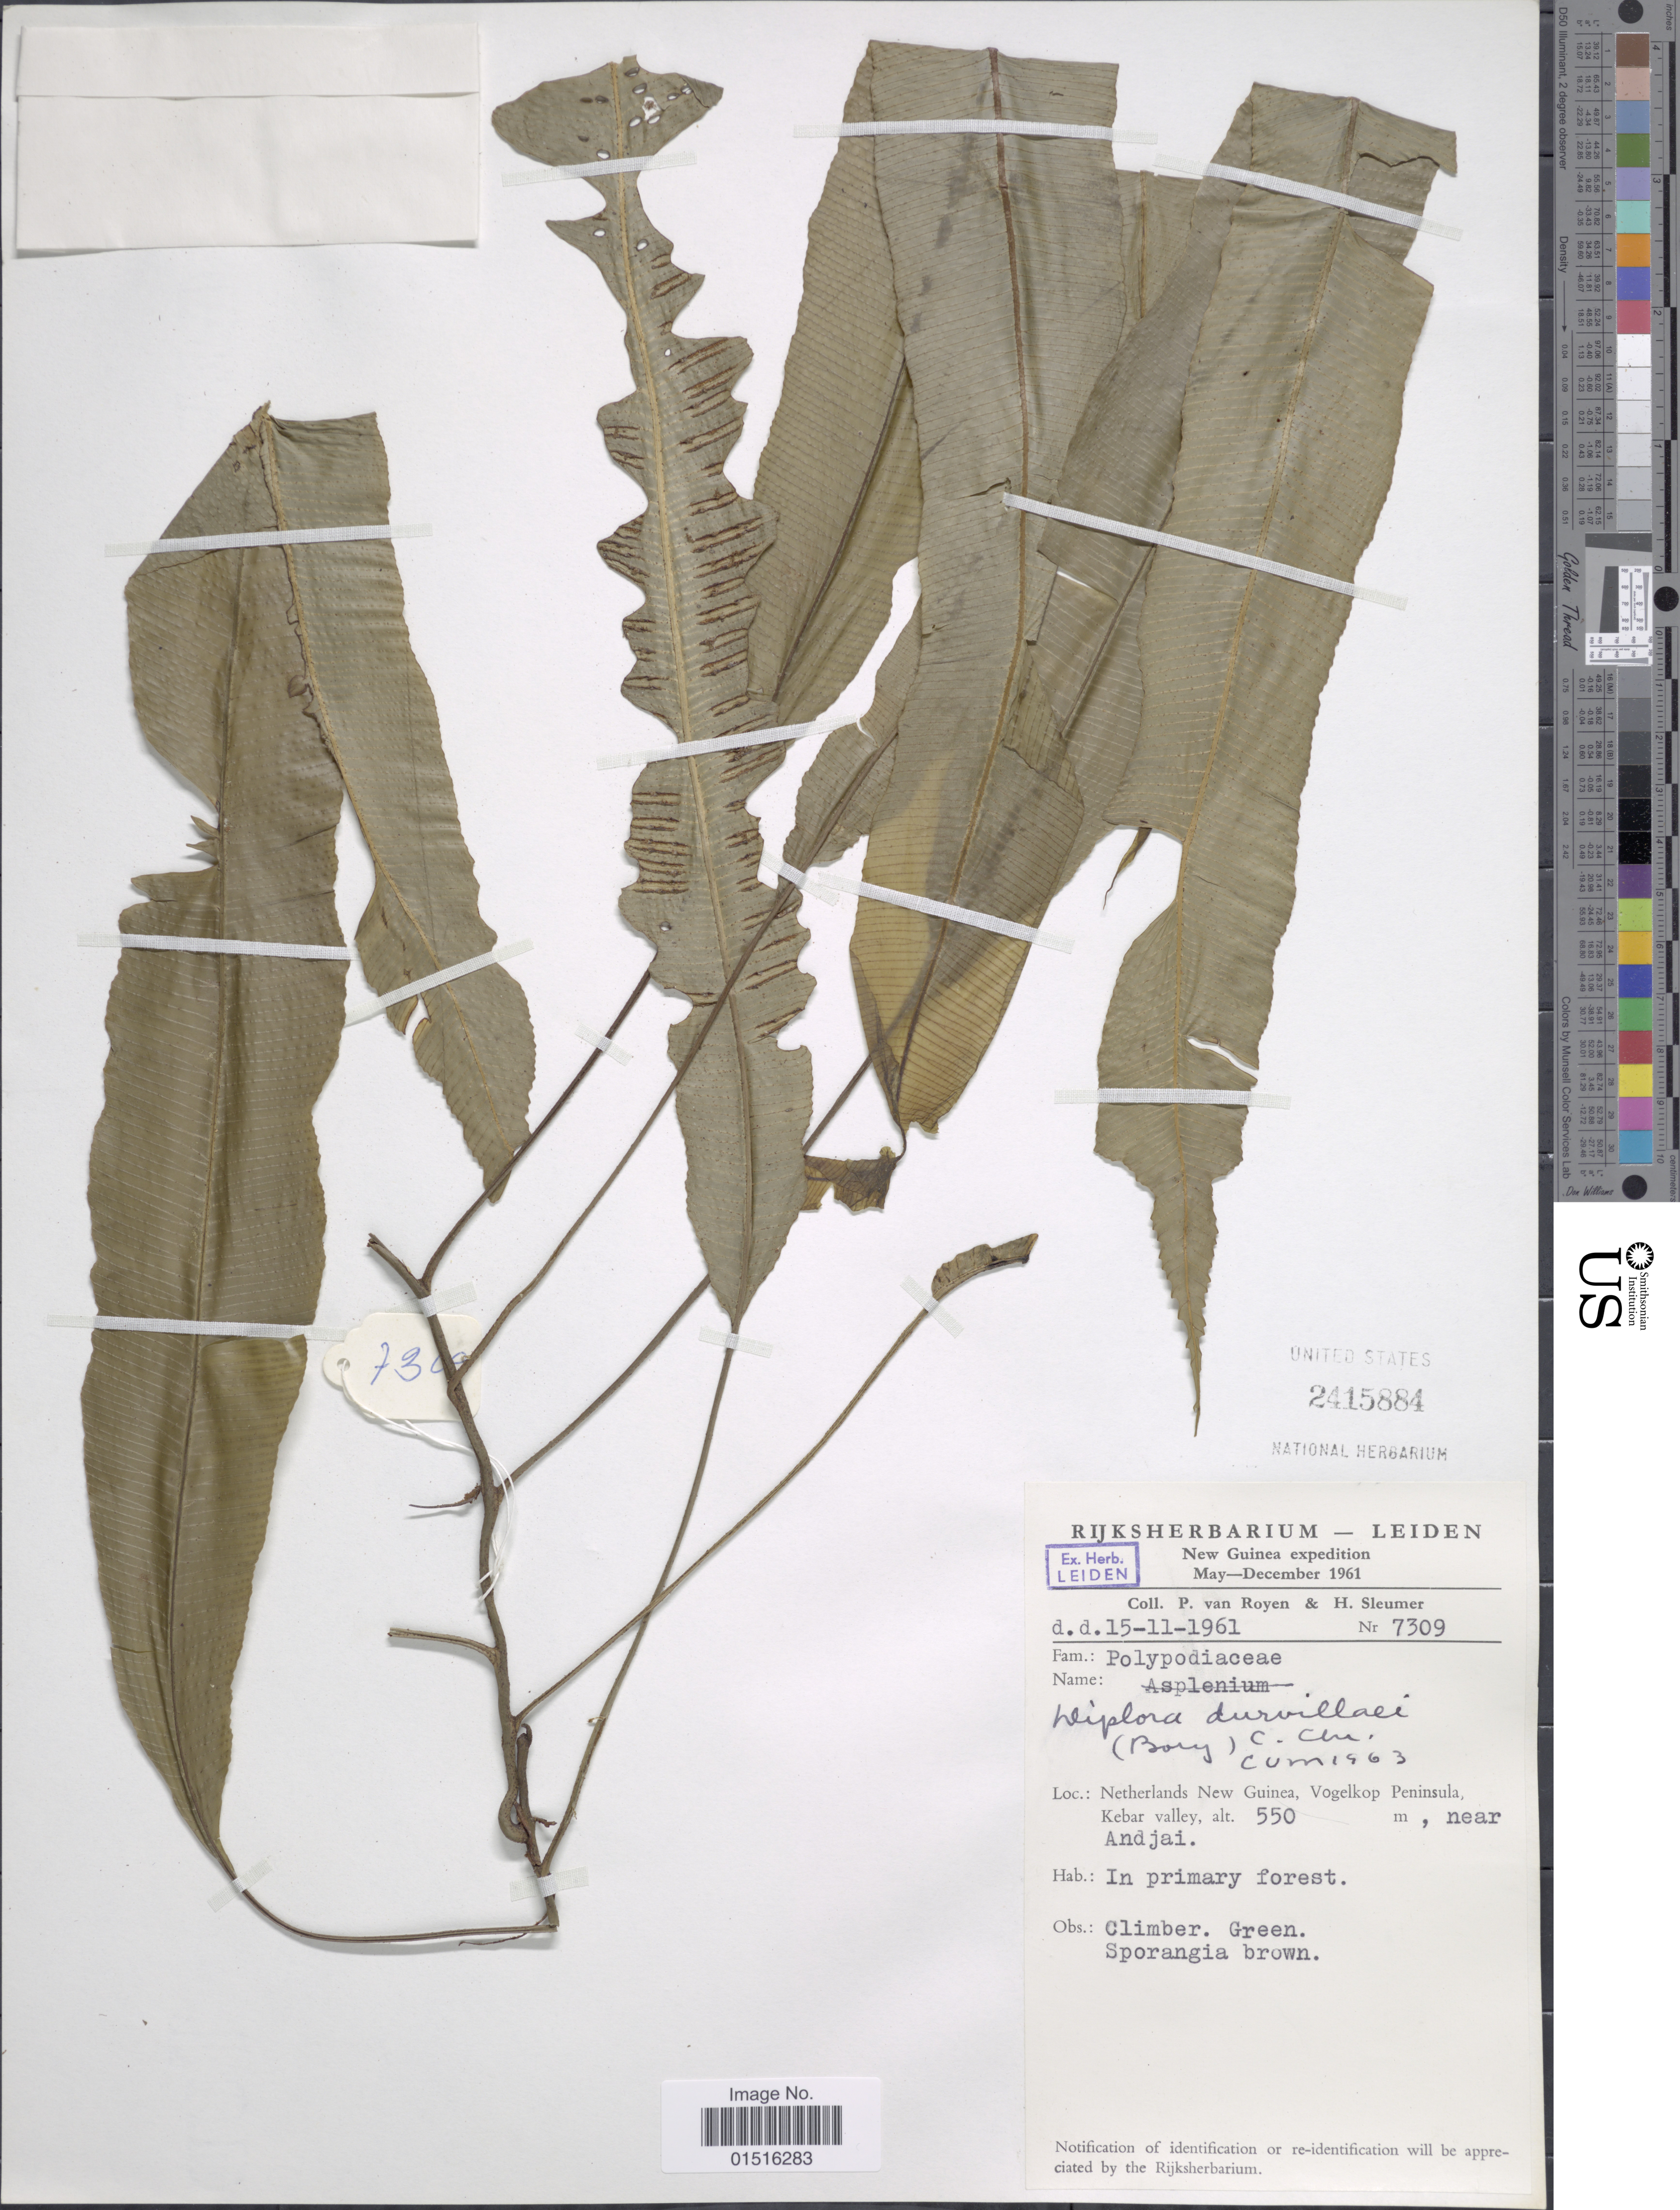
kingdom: Plantae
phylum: Tracheophyta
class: Polypodiopsida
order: Polypodiales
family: Aspleniaceae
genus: Asplenium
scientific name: Asplenium d'urvillei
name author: (Bory) C. Chr.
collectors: P. van Royen & H. O. Sleumer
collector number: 7309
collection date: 1961-11-15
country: Indonesia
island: New Guinea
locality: Netherlands New Guinea, Vogelkop Peninsula, Kebar valley, near Andjai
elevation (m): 550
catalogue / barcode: US 2415884